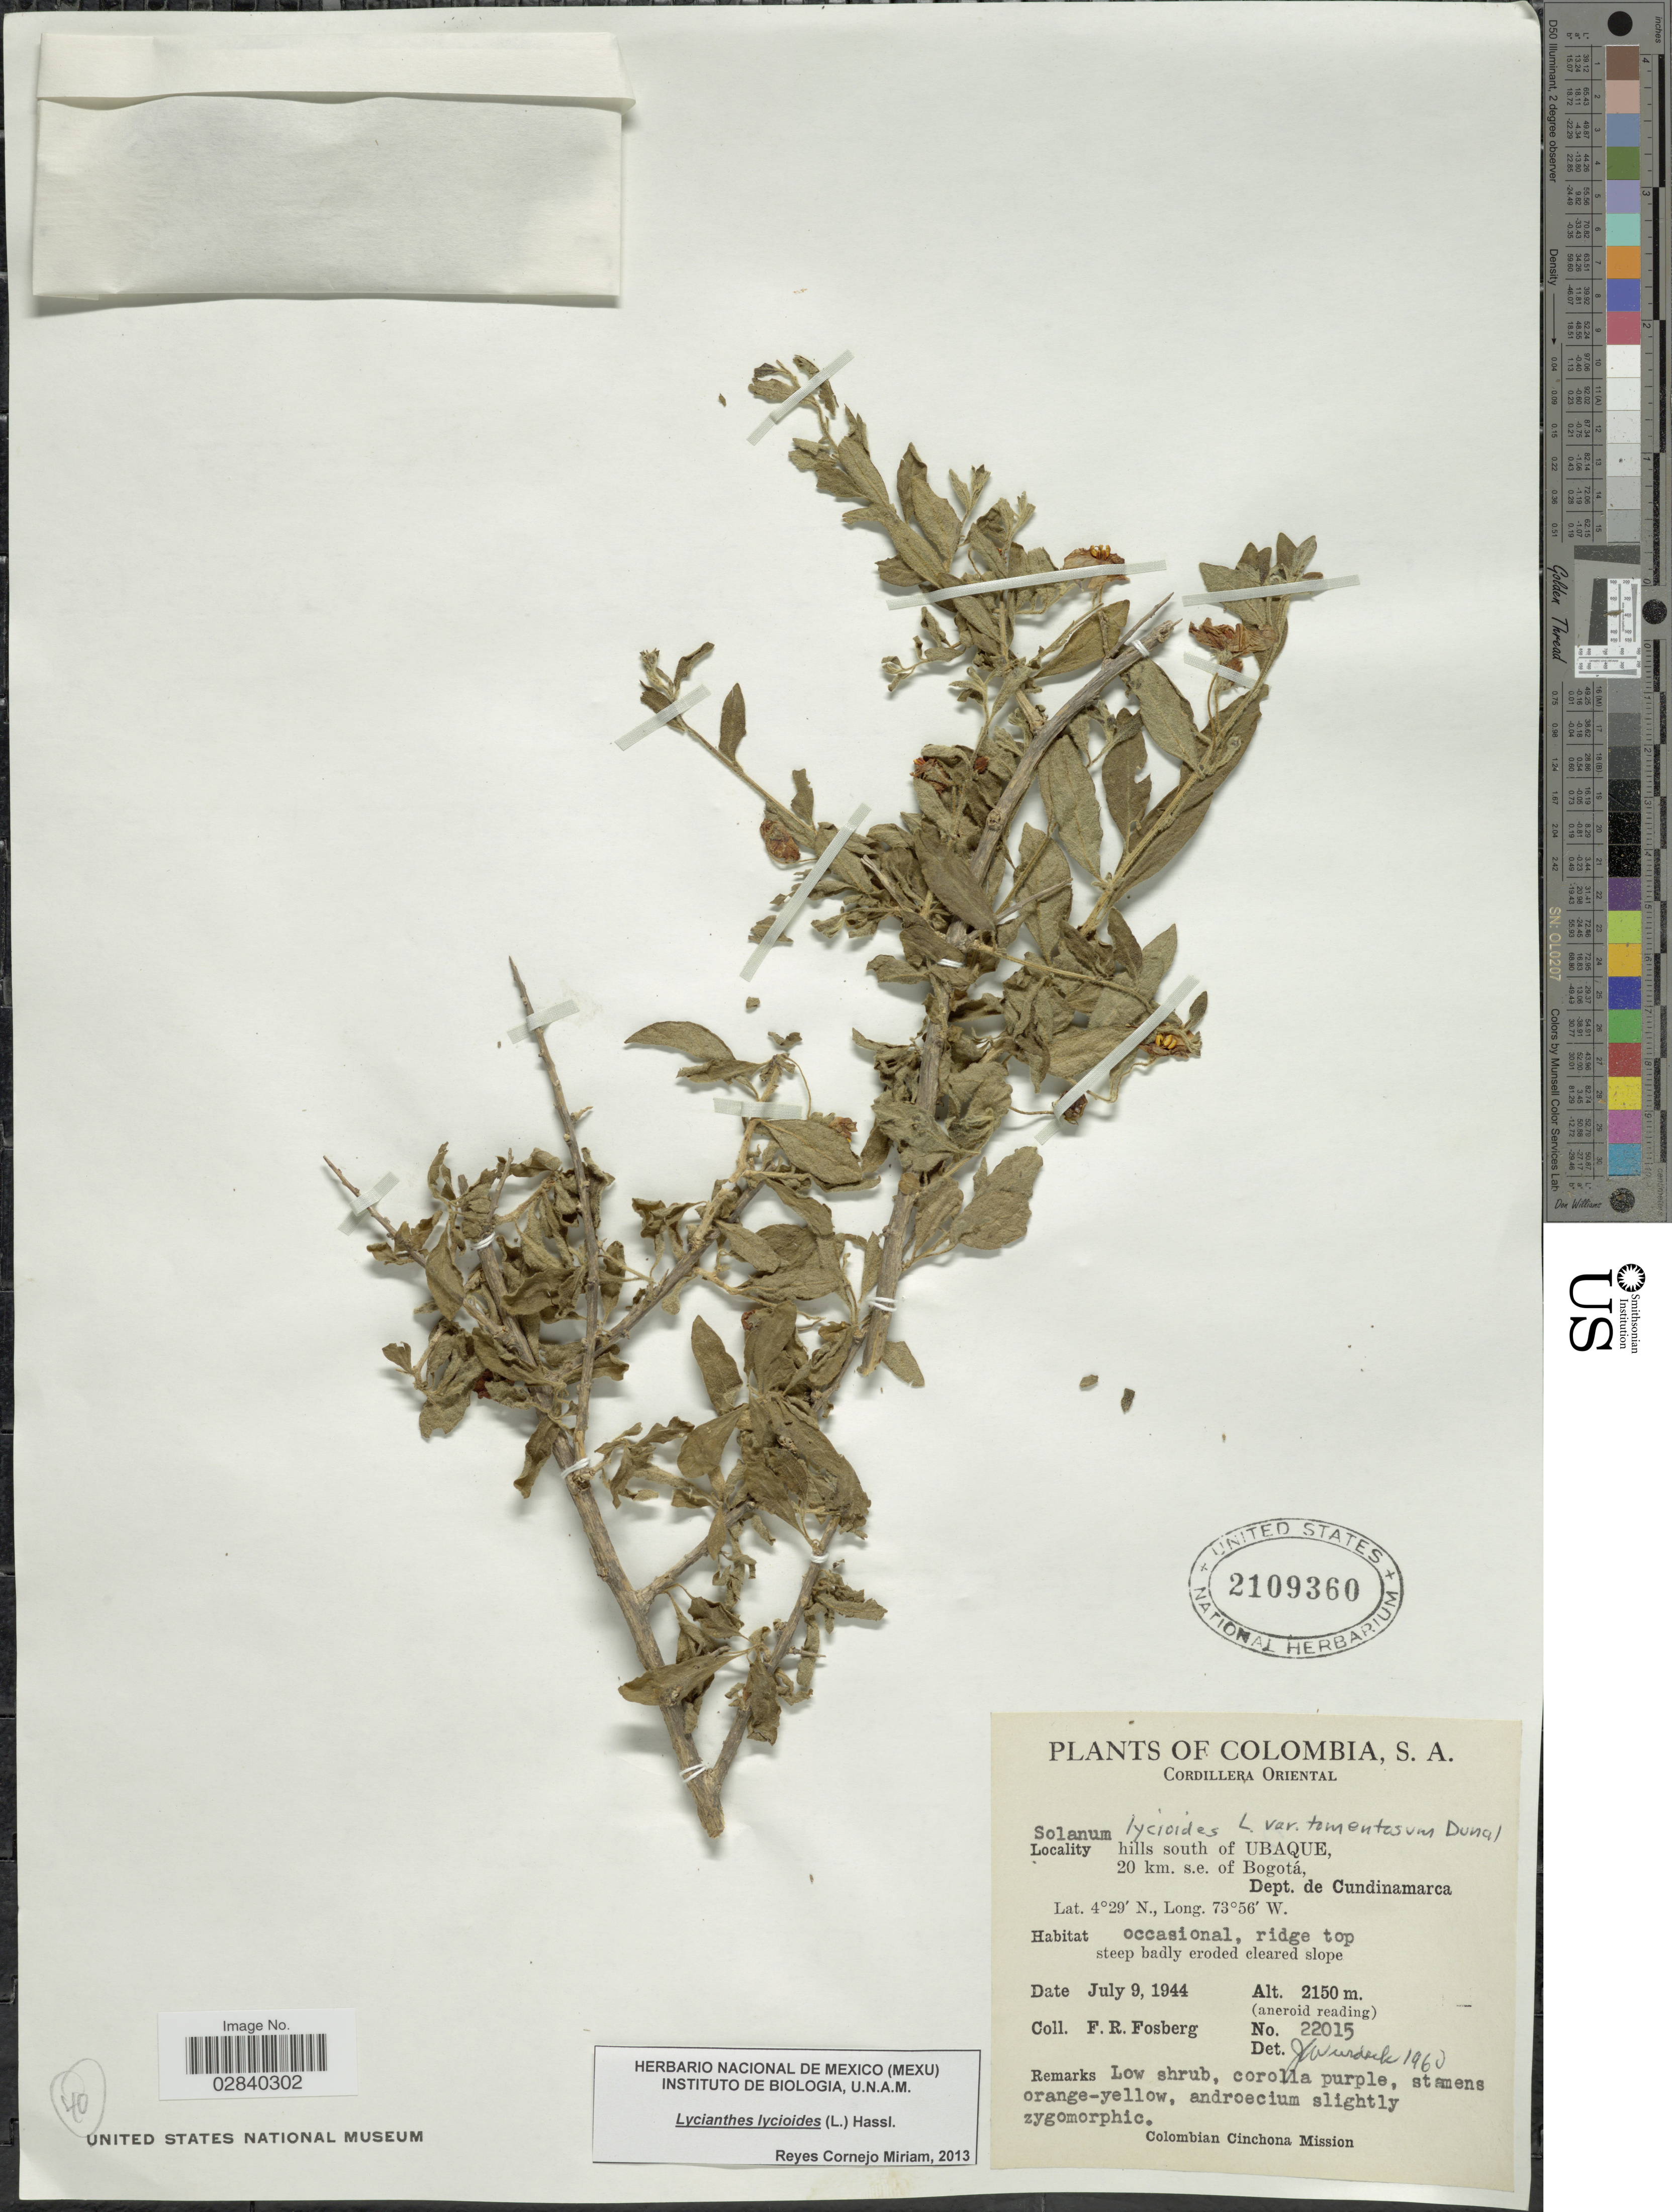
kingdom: Plantae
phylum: Tracheophyta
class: Magnoliopsida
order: Solanales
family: Solanaceae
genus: Lycianthes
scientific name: Lycianthes lycioides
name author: (L.) Hassl.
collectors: F. R. Fosberg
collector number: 22015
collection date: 1944-07-09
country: Colombia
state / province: Cundinamarca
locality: Cordillera Ortiental, hills south of Ubaque, 20 km. s.e. of Bogotá, Dept. de Cundinamarca.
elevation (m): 2150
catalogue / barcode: US 2109360